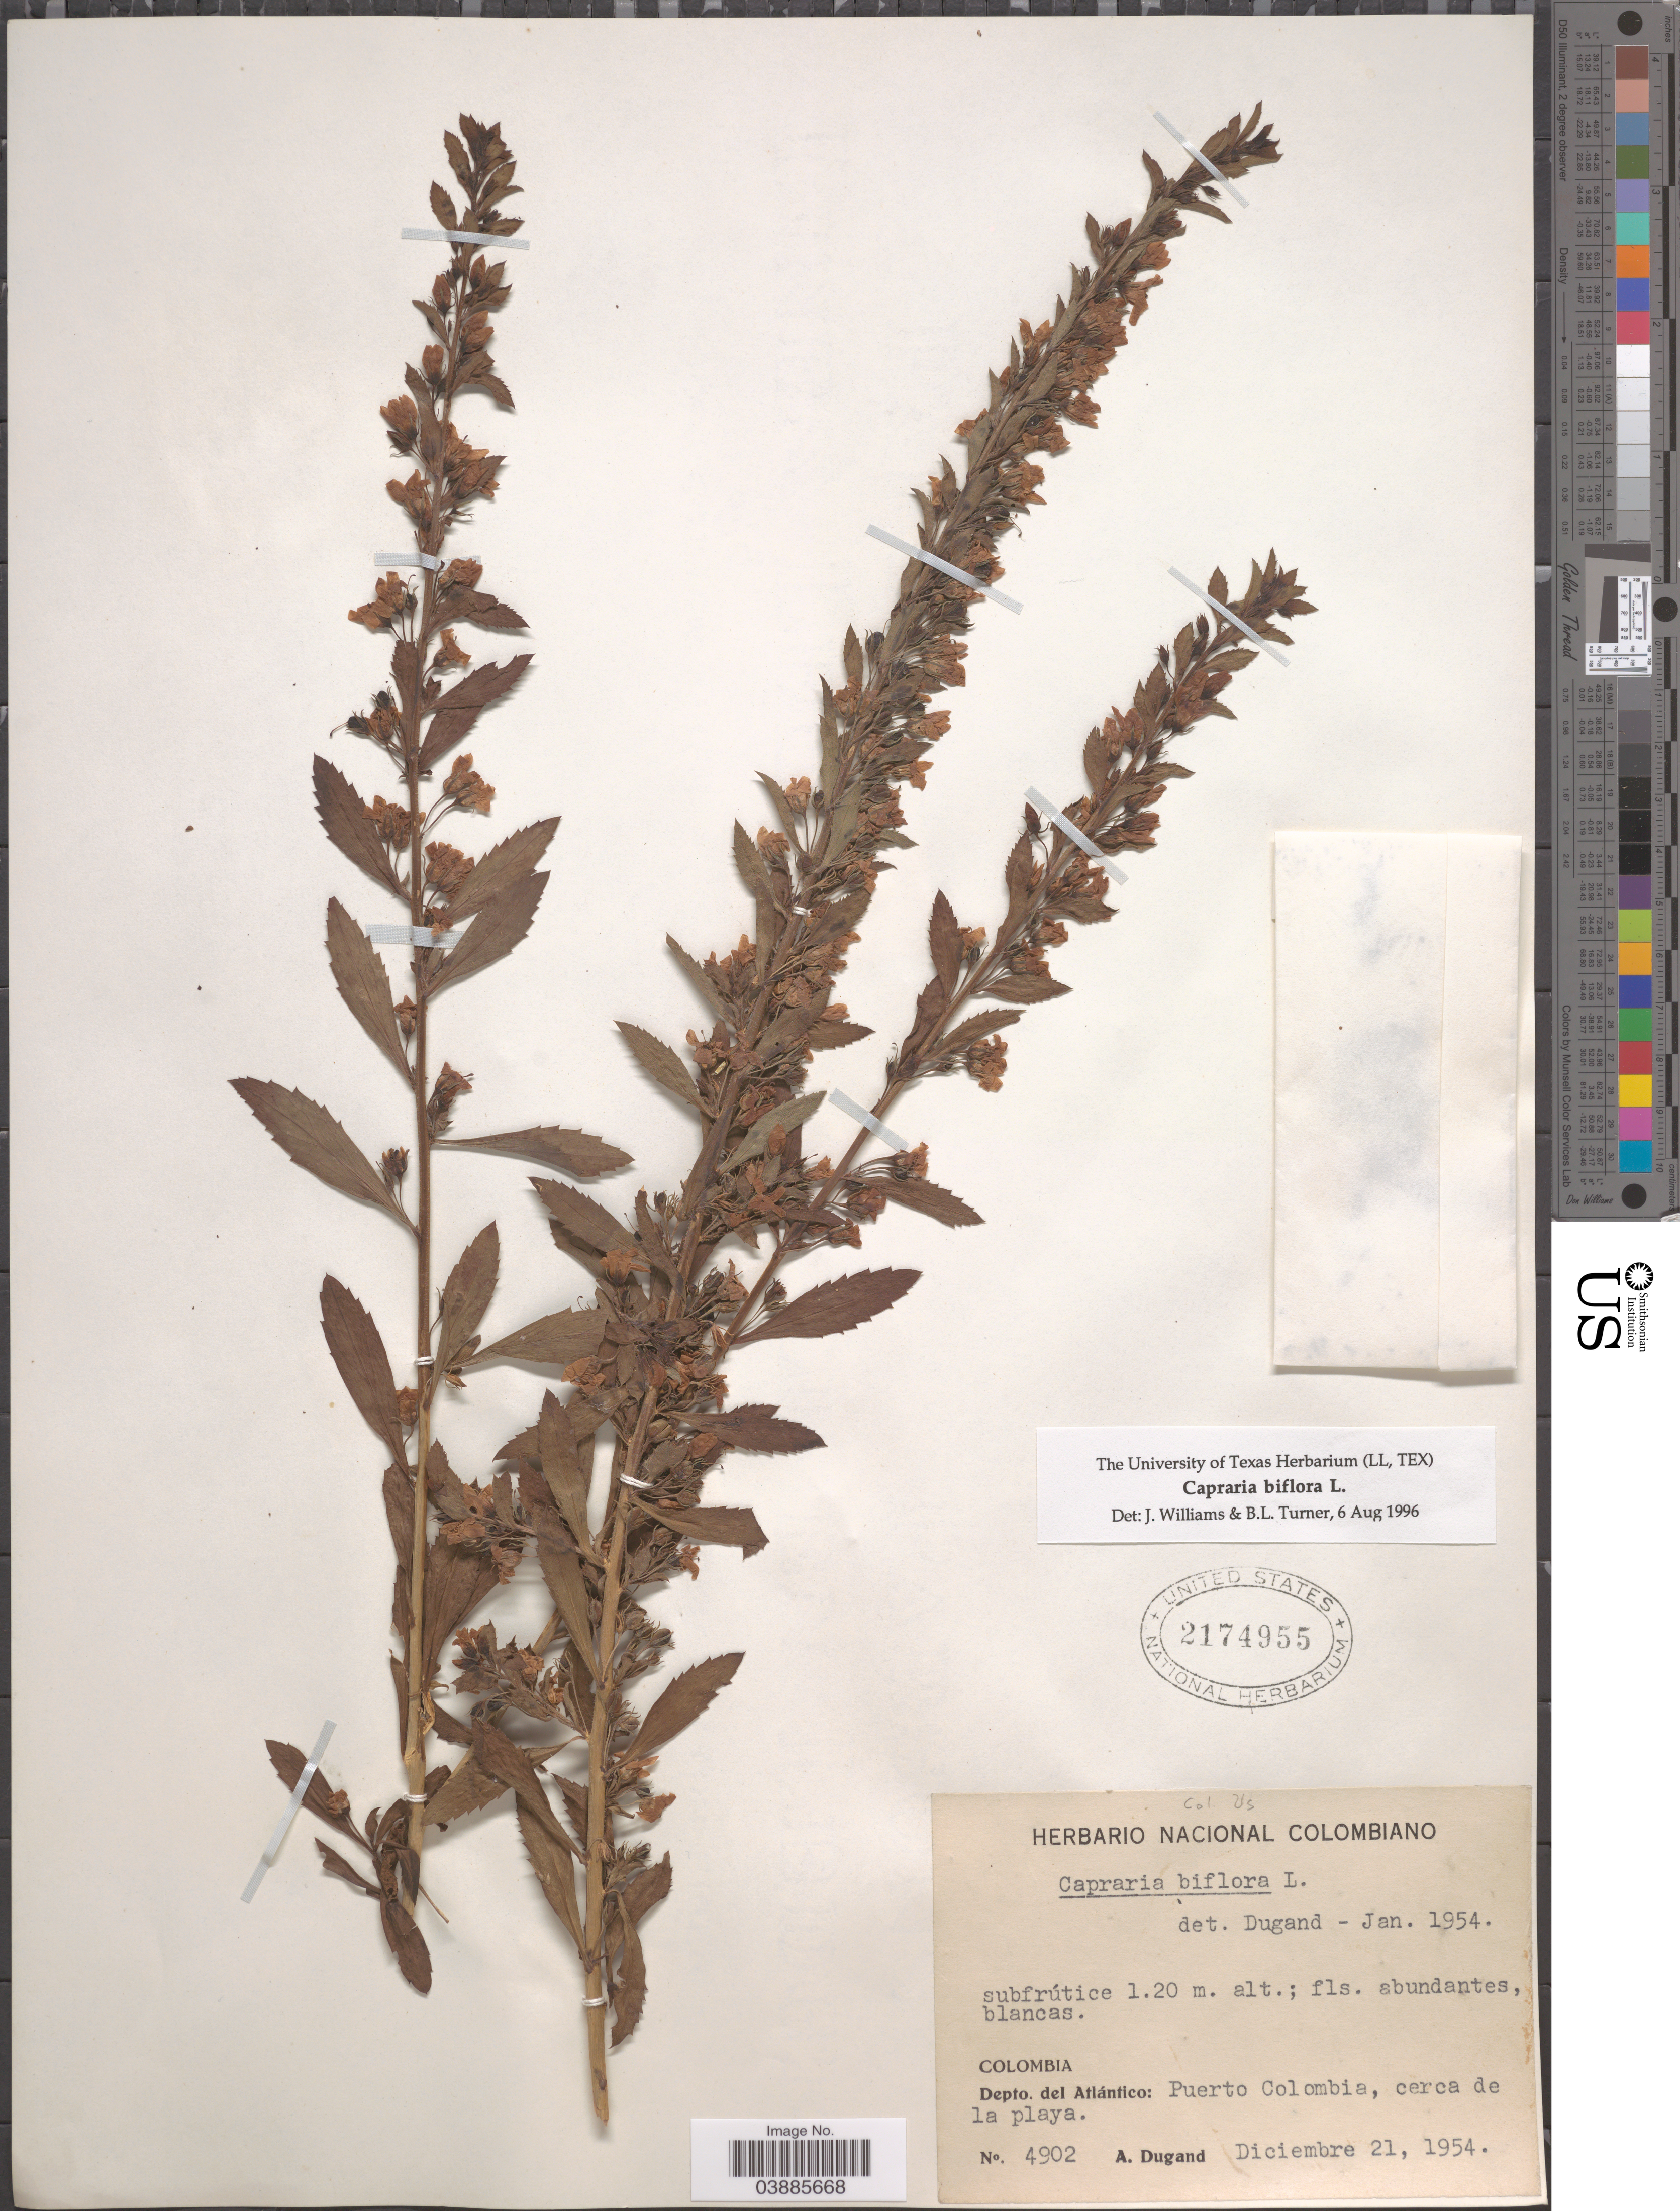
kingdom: Plantae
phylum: Tracheophyta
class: Magnoliopsida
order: Lamiales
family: Scrophulariaceae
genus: Capraria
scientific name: Capraria biflora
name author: L.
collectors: A. Dugand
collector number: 4902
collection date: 1954-12-21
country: Colombia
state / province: Atlántico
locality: Depto. del Atlántico: Puerto Colombia, cerca de la playa.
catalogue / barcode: US 2174955